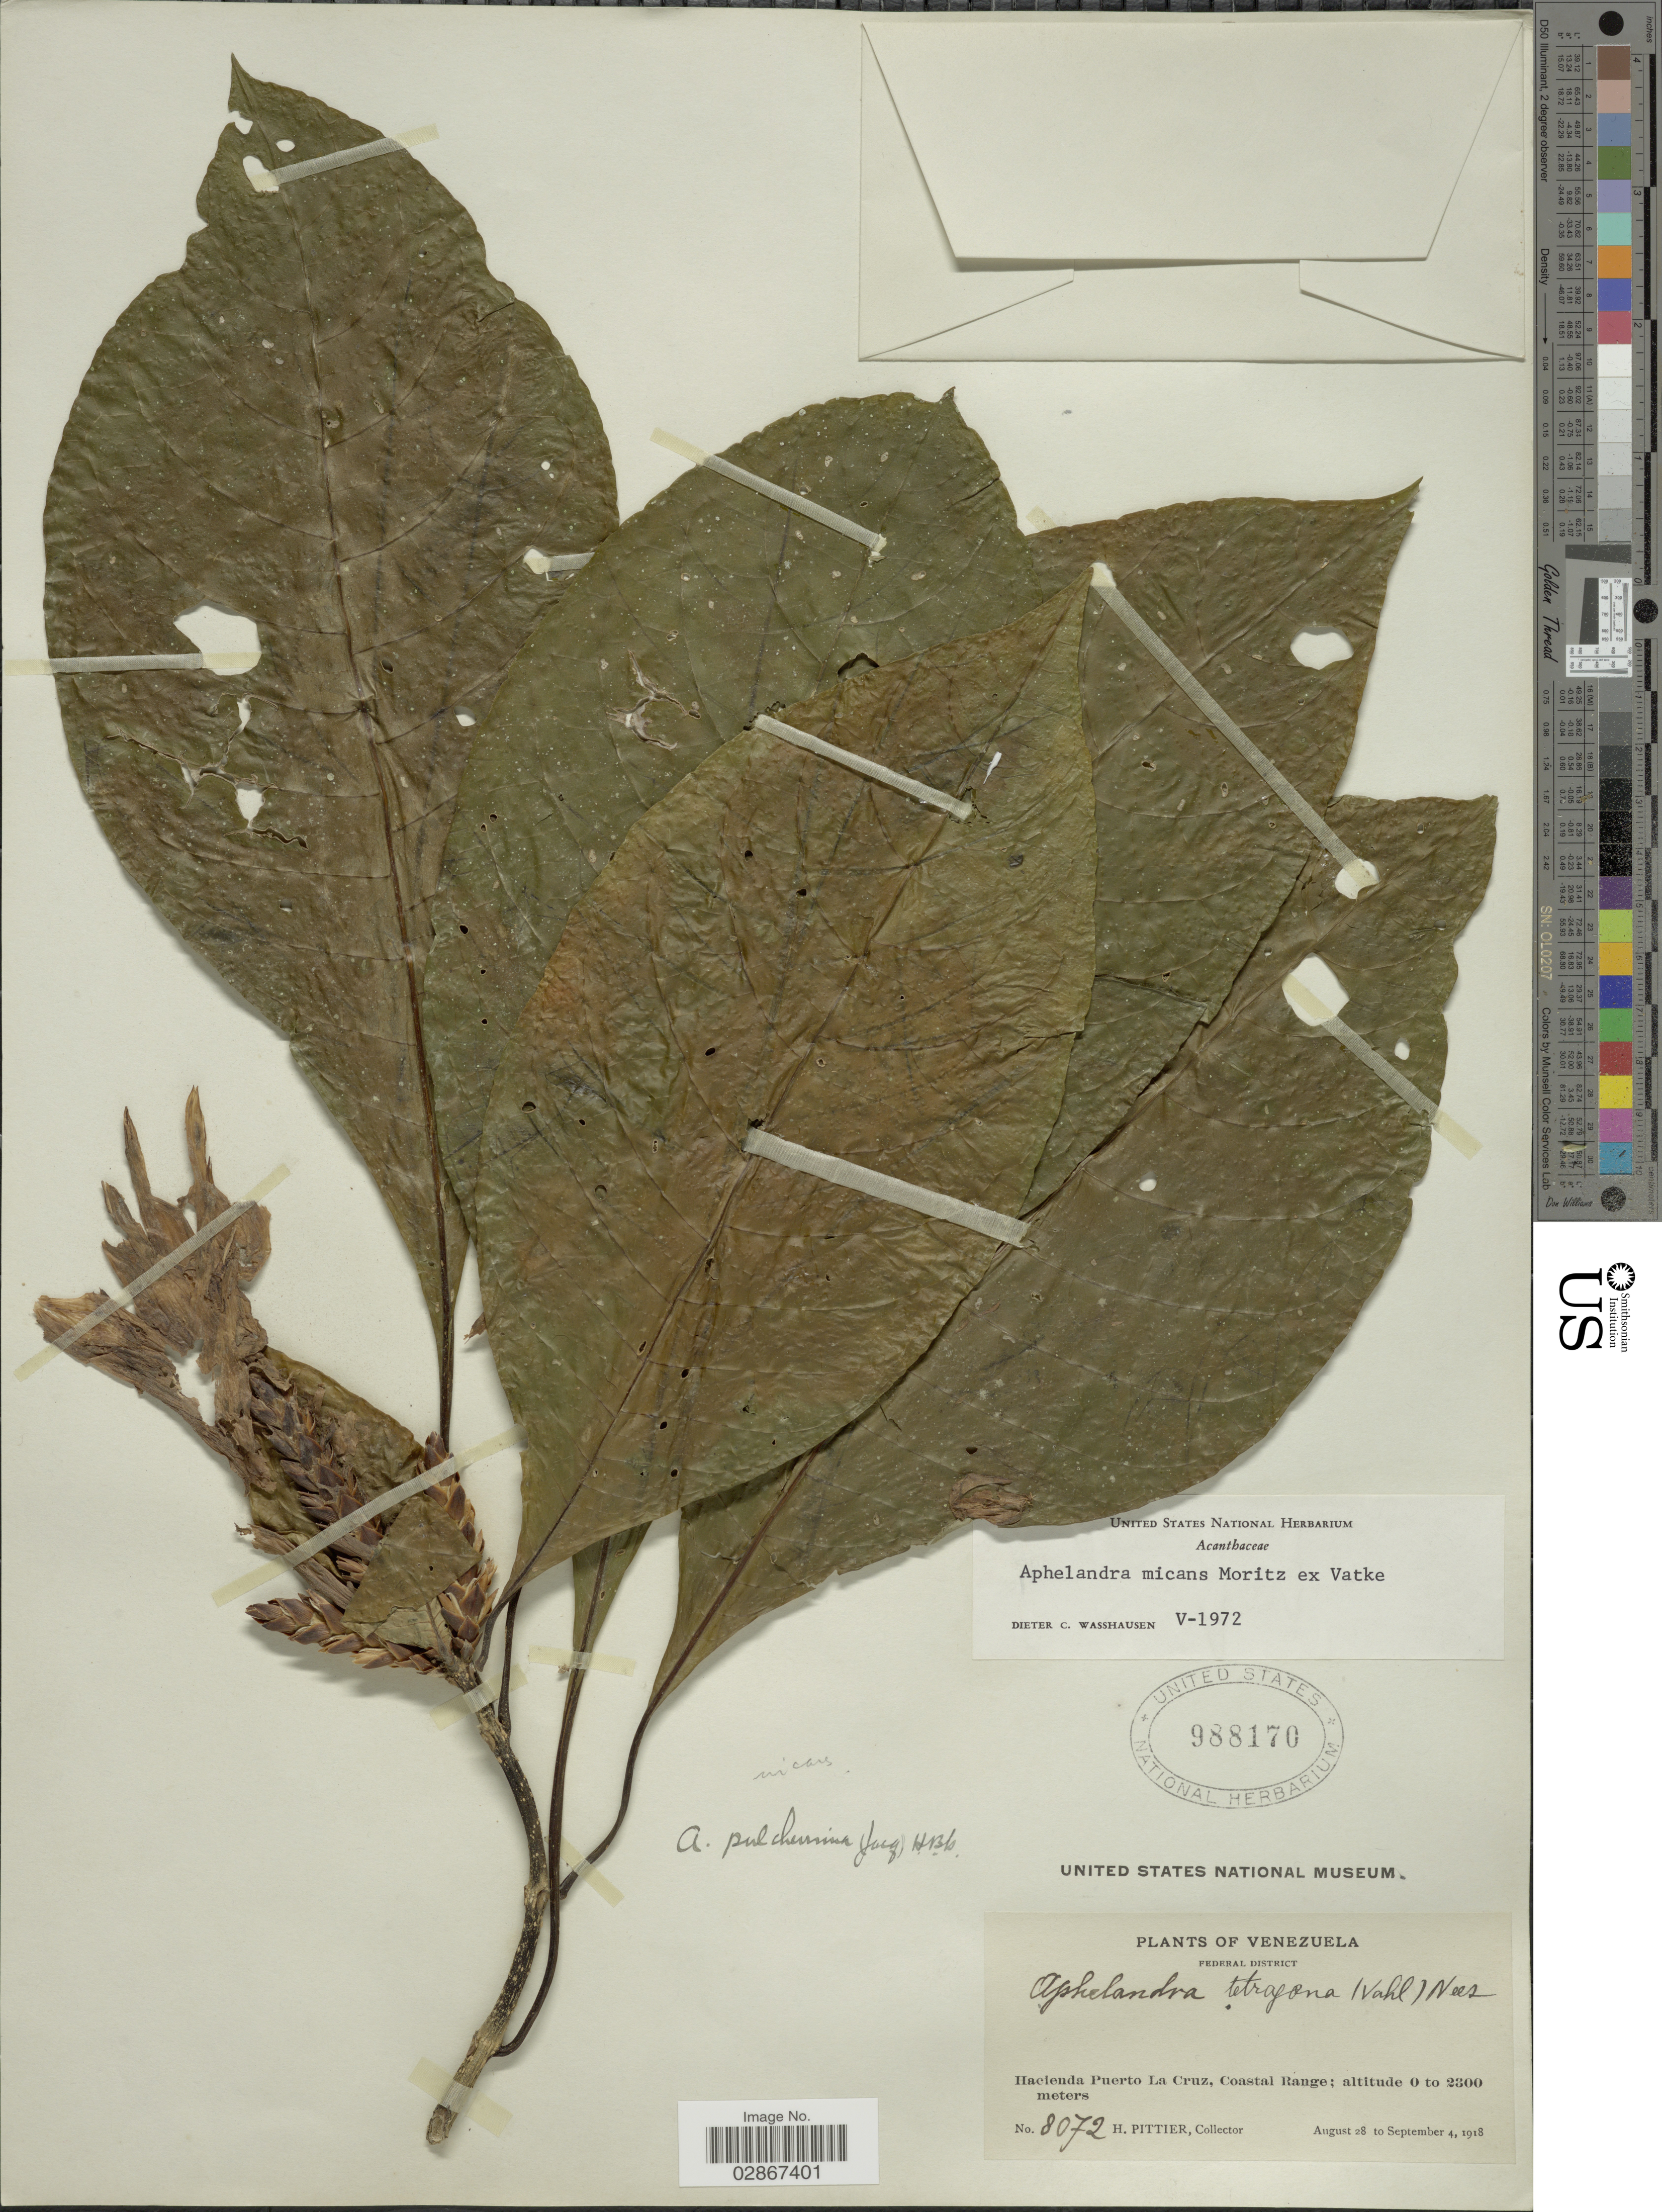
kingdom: Plantae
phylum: Tracheophyta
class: Magnoliopsida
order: Lamiales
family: Acanthaceae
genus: Aphelandra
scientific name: Aphelandra micans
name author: Moritz ex Vatke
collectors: H. F. Pittier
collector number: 8072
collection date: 1918-08-28/1918-09-04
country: Venezuela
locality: Federal District. Hacienda Puerto La Cruz, Coastal Range.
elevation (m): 0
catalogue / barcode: US 988170